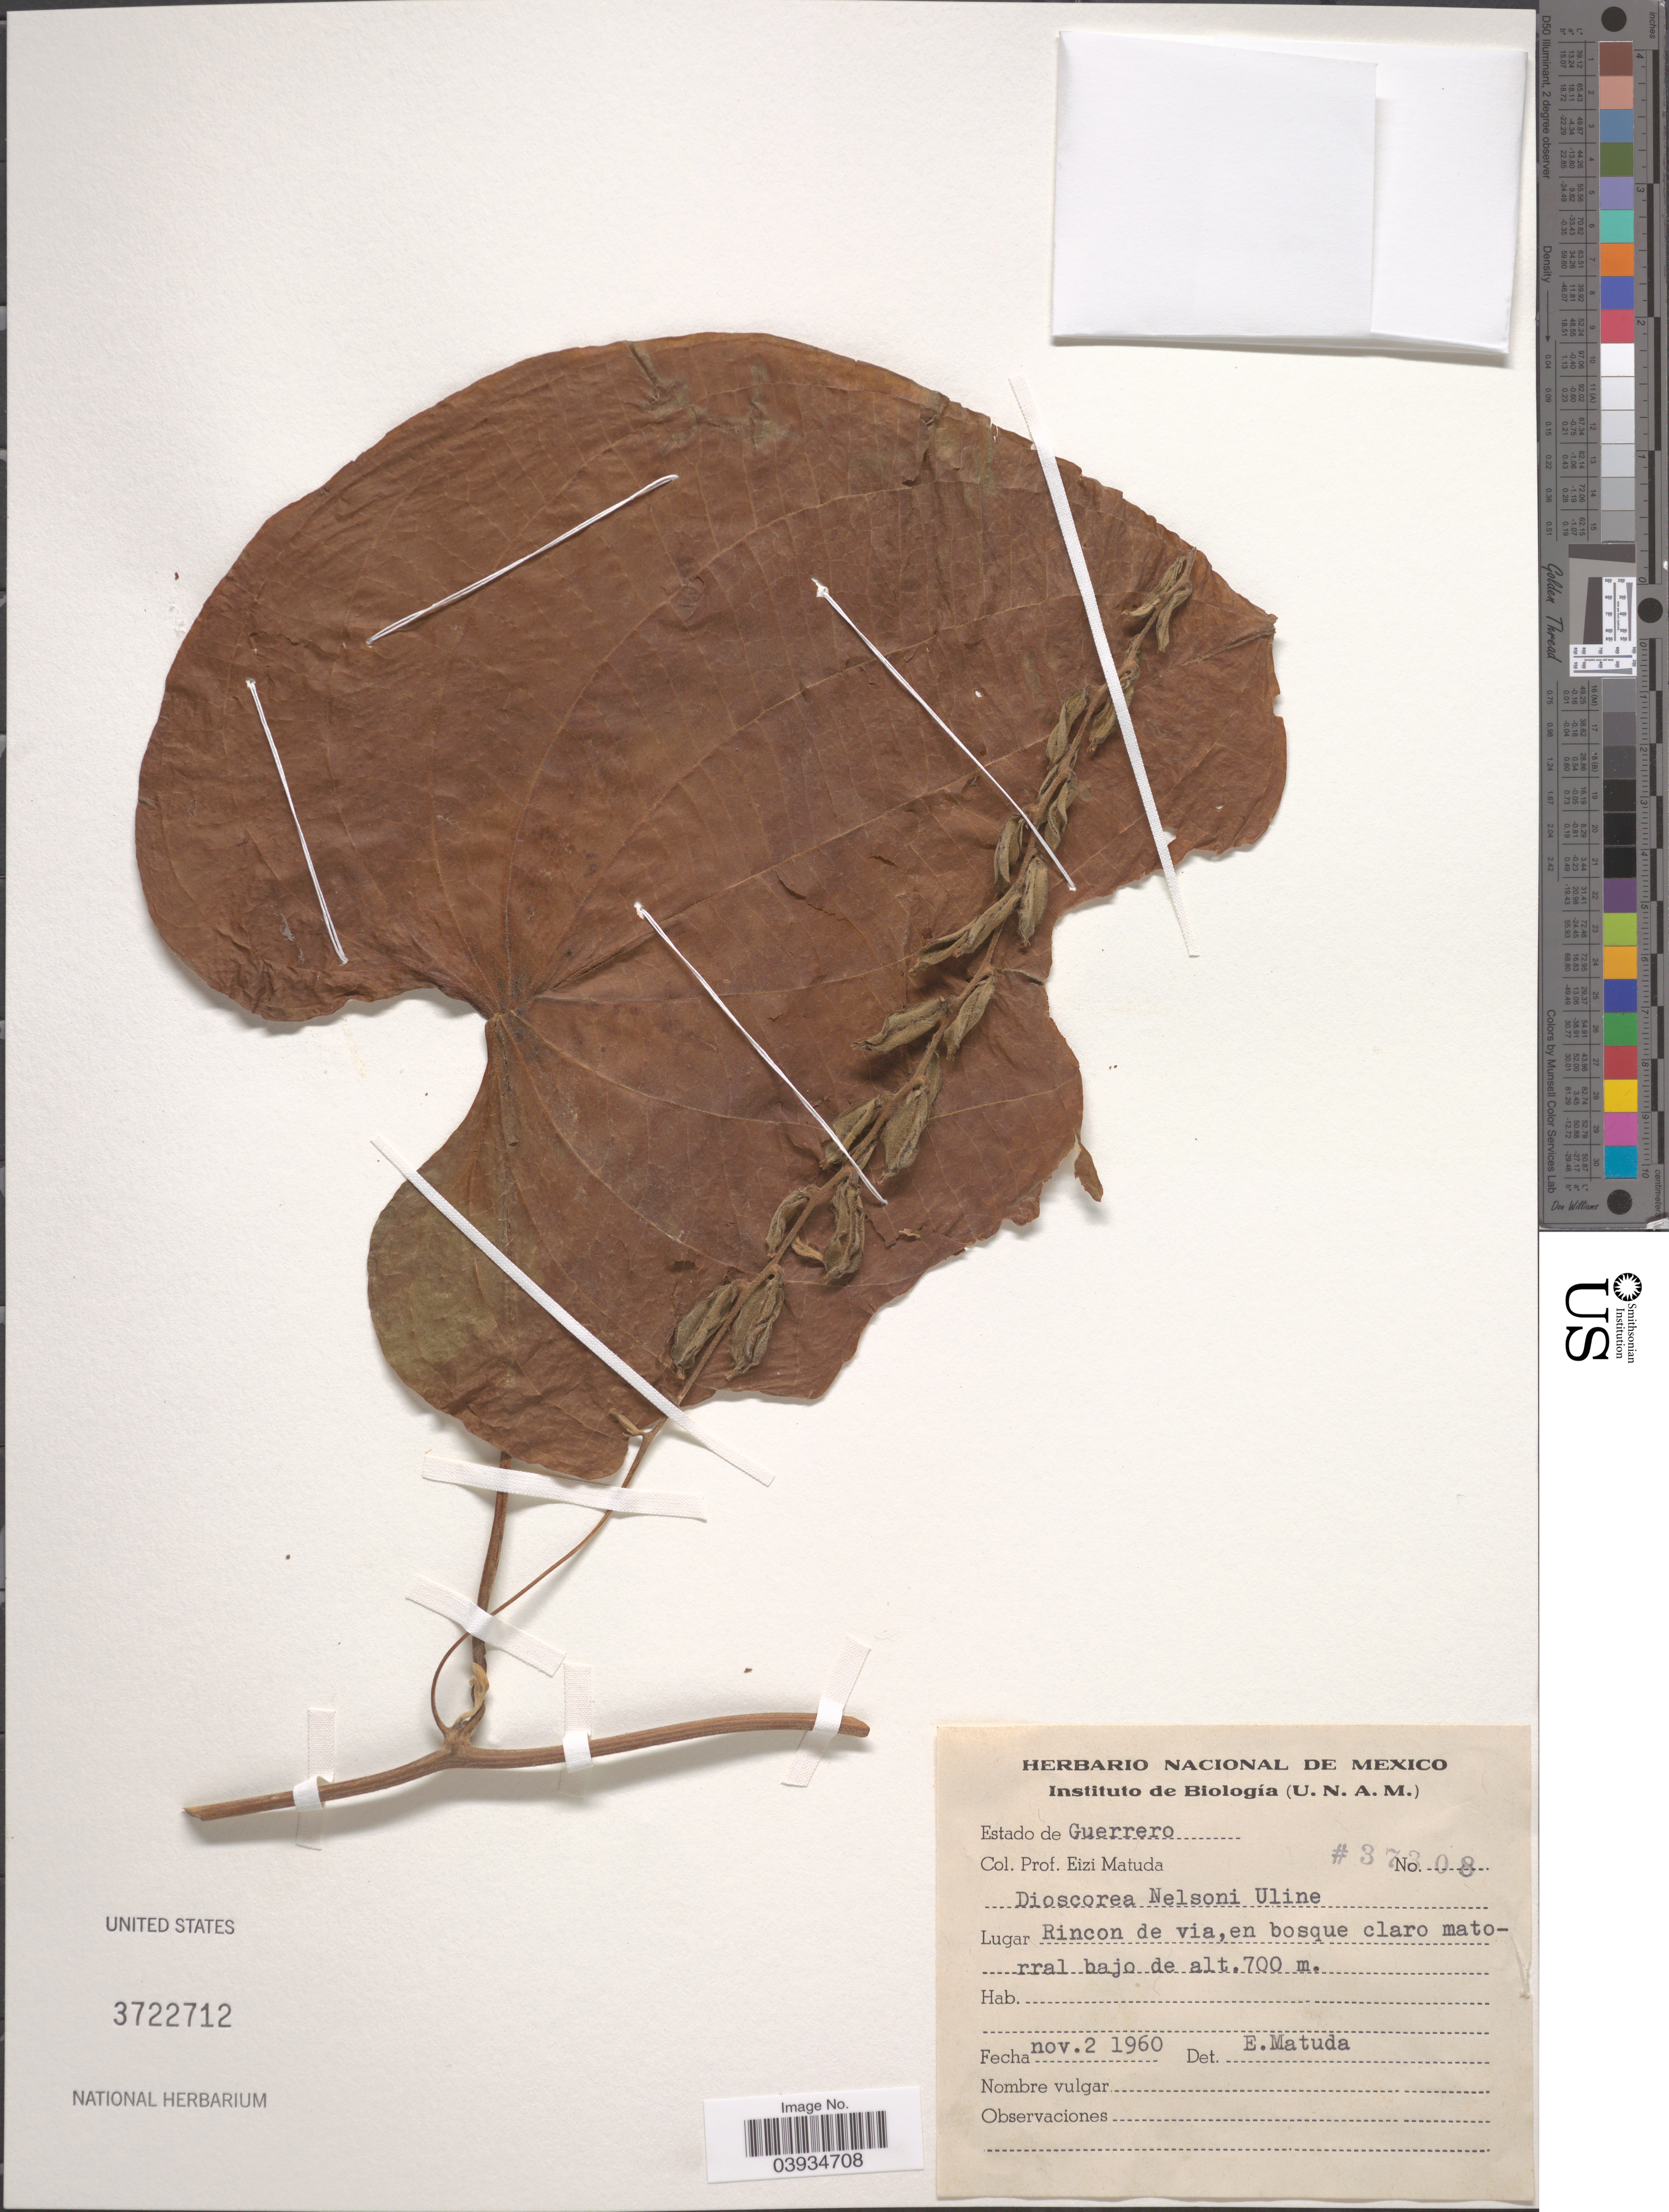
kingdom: Plantae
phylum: Tracheophyta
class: Liliopsida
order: Dioscoreales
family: Dioscoreaceae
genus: Dioscorea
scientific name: Dioscorea nelsonii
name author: Uline ex R. Knuth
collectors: E. Matuda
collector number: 37308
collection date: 1960-11-02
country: Mexico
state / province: Guerrero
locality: Rincon de via, en bosque claro matorral.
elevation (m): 700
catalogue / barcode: US 3722712